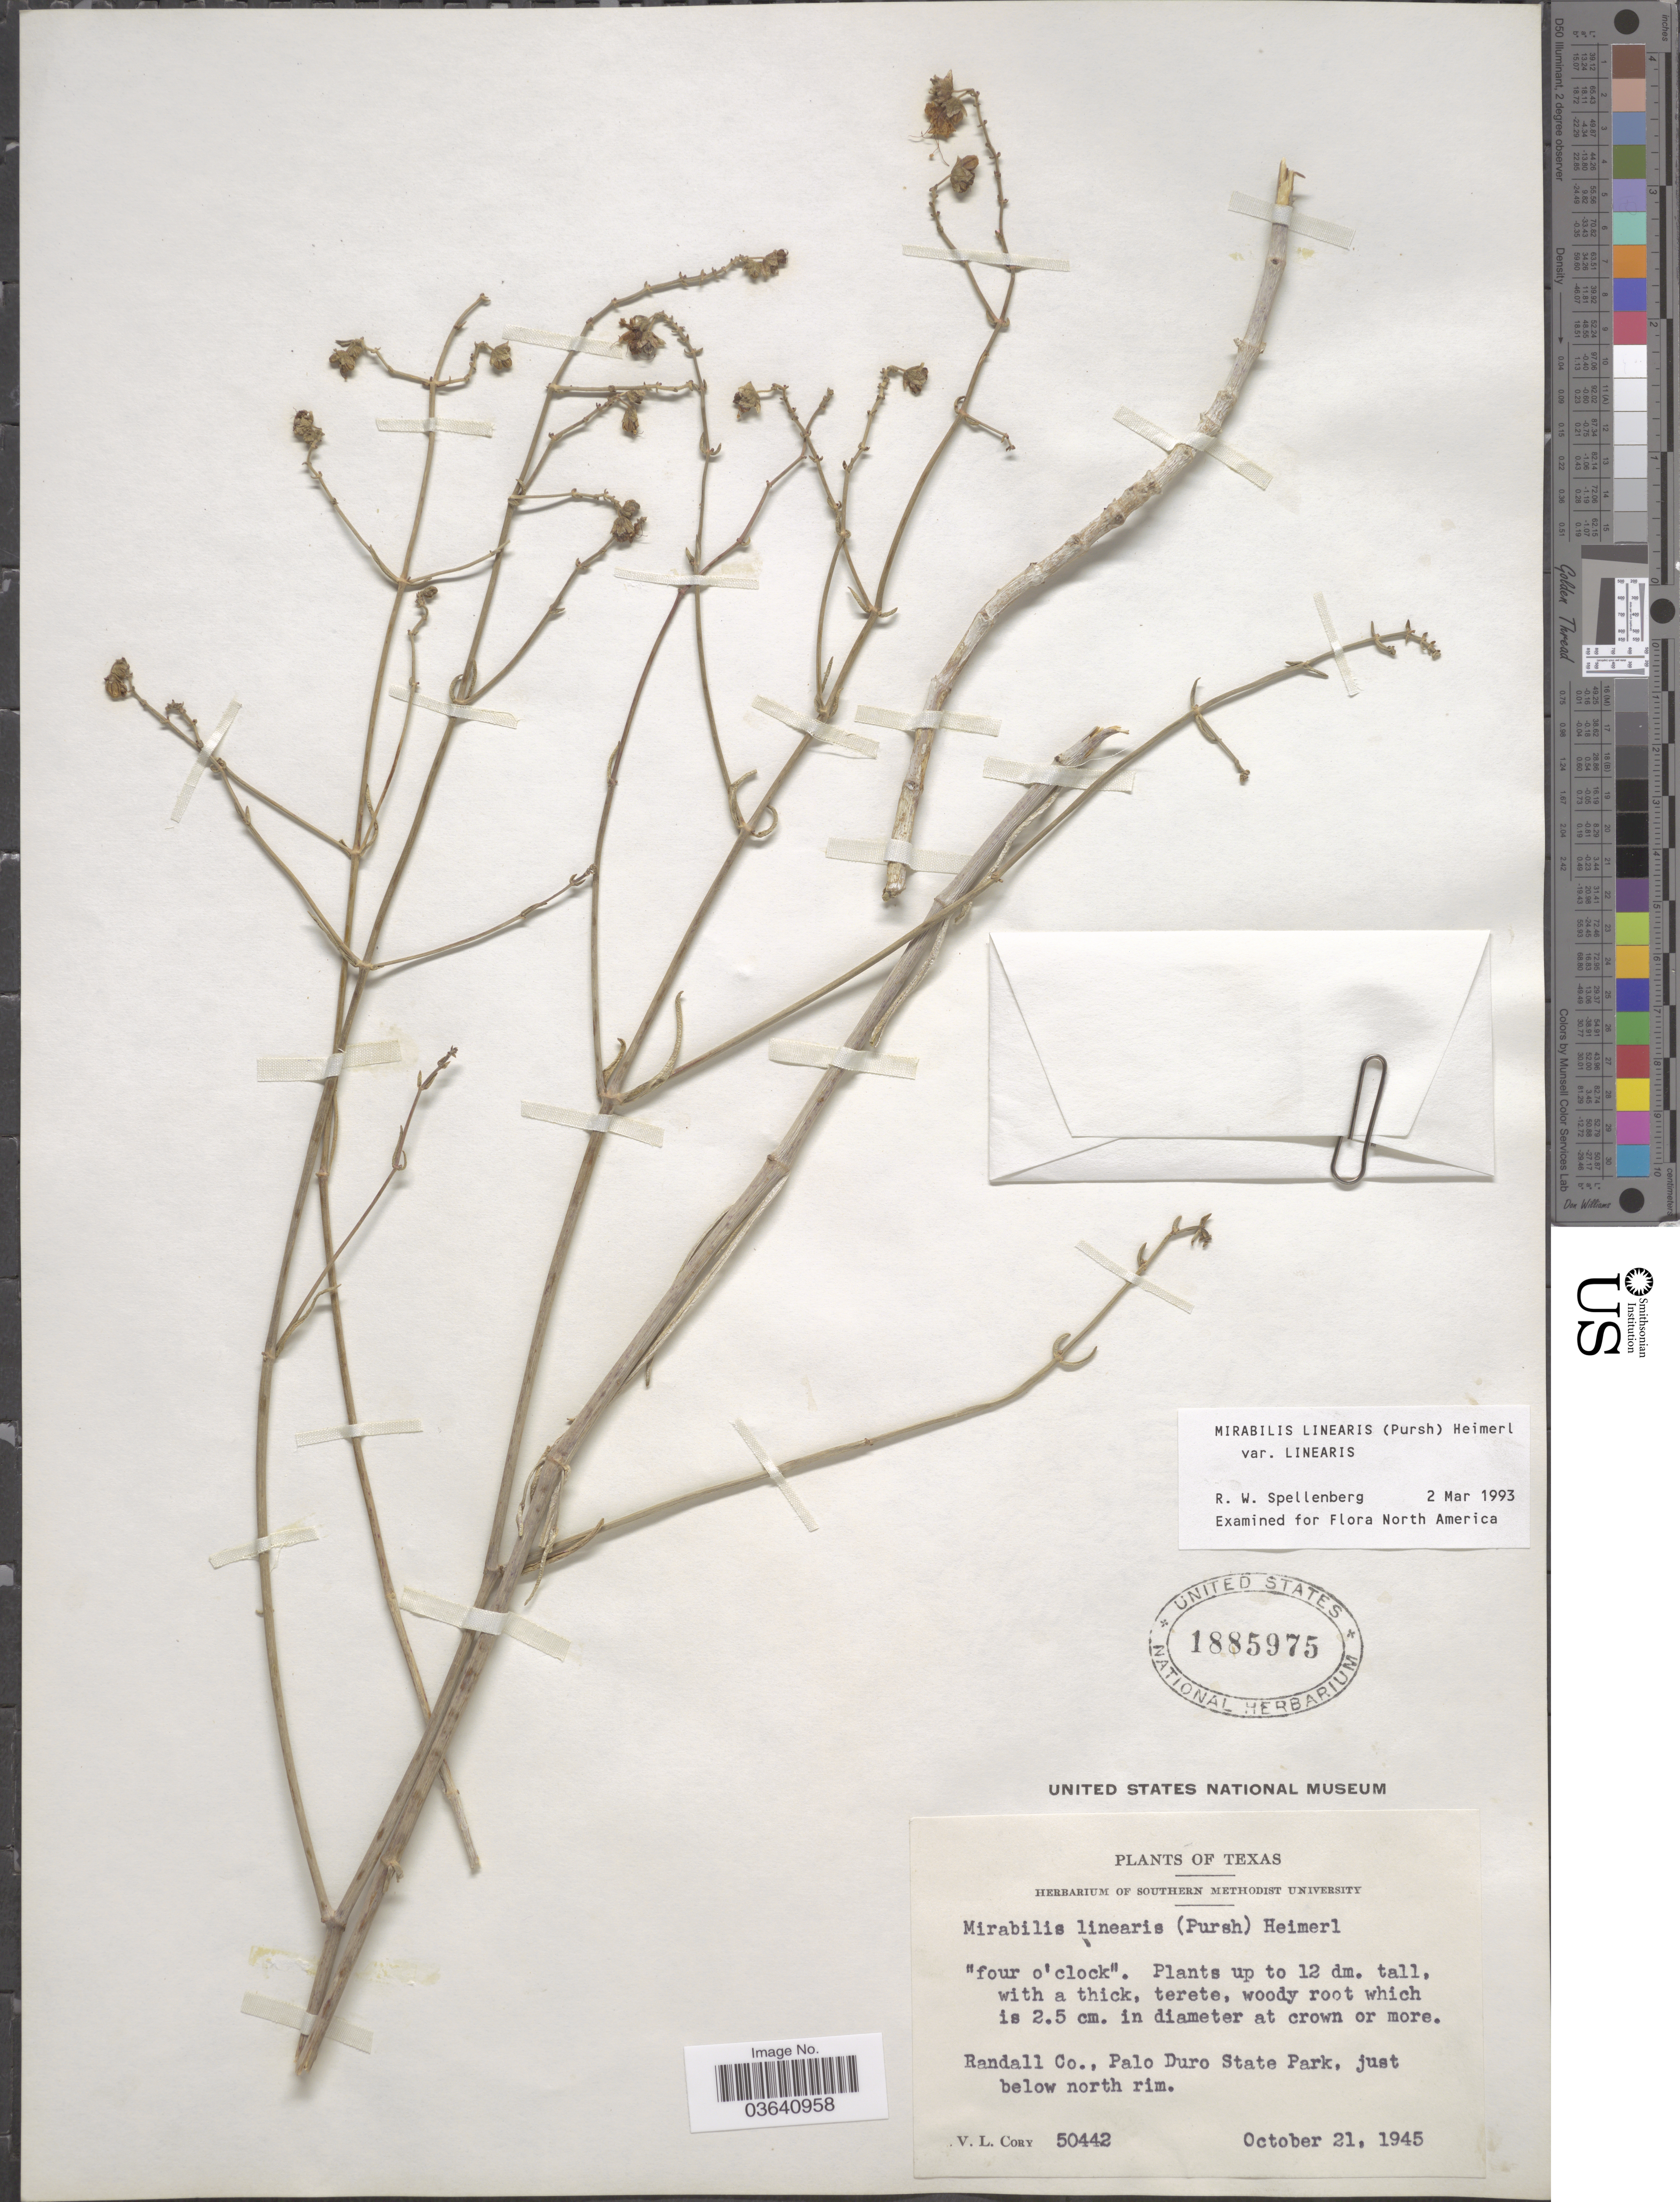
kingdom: Plantae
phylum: Tracheophyta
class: Magnoliopsida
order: Caryophyllales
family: Nyctaginaceae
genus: Mirabilis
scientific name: Mirabilis linearis var. linearis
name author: (Pursh) Heimerl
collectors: V. Cory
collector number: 50442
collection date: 1945-10-21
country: United States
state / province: Texas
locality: Randall Co., Palo Duro State Park, just below north rim.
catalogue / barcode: US 1885975